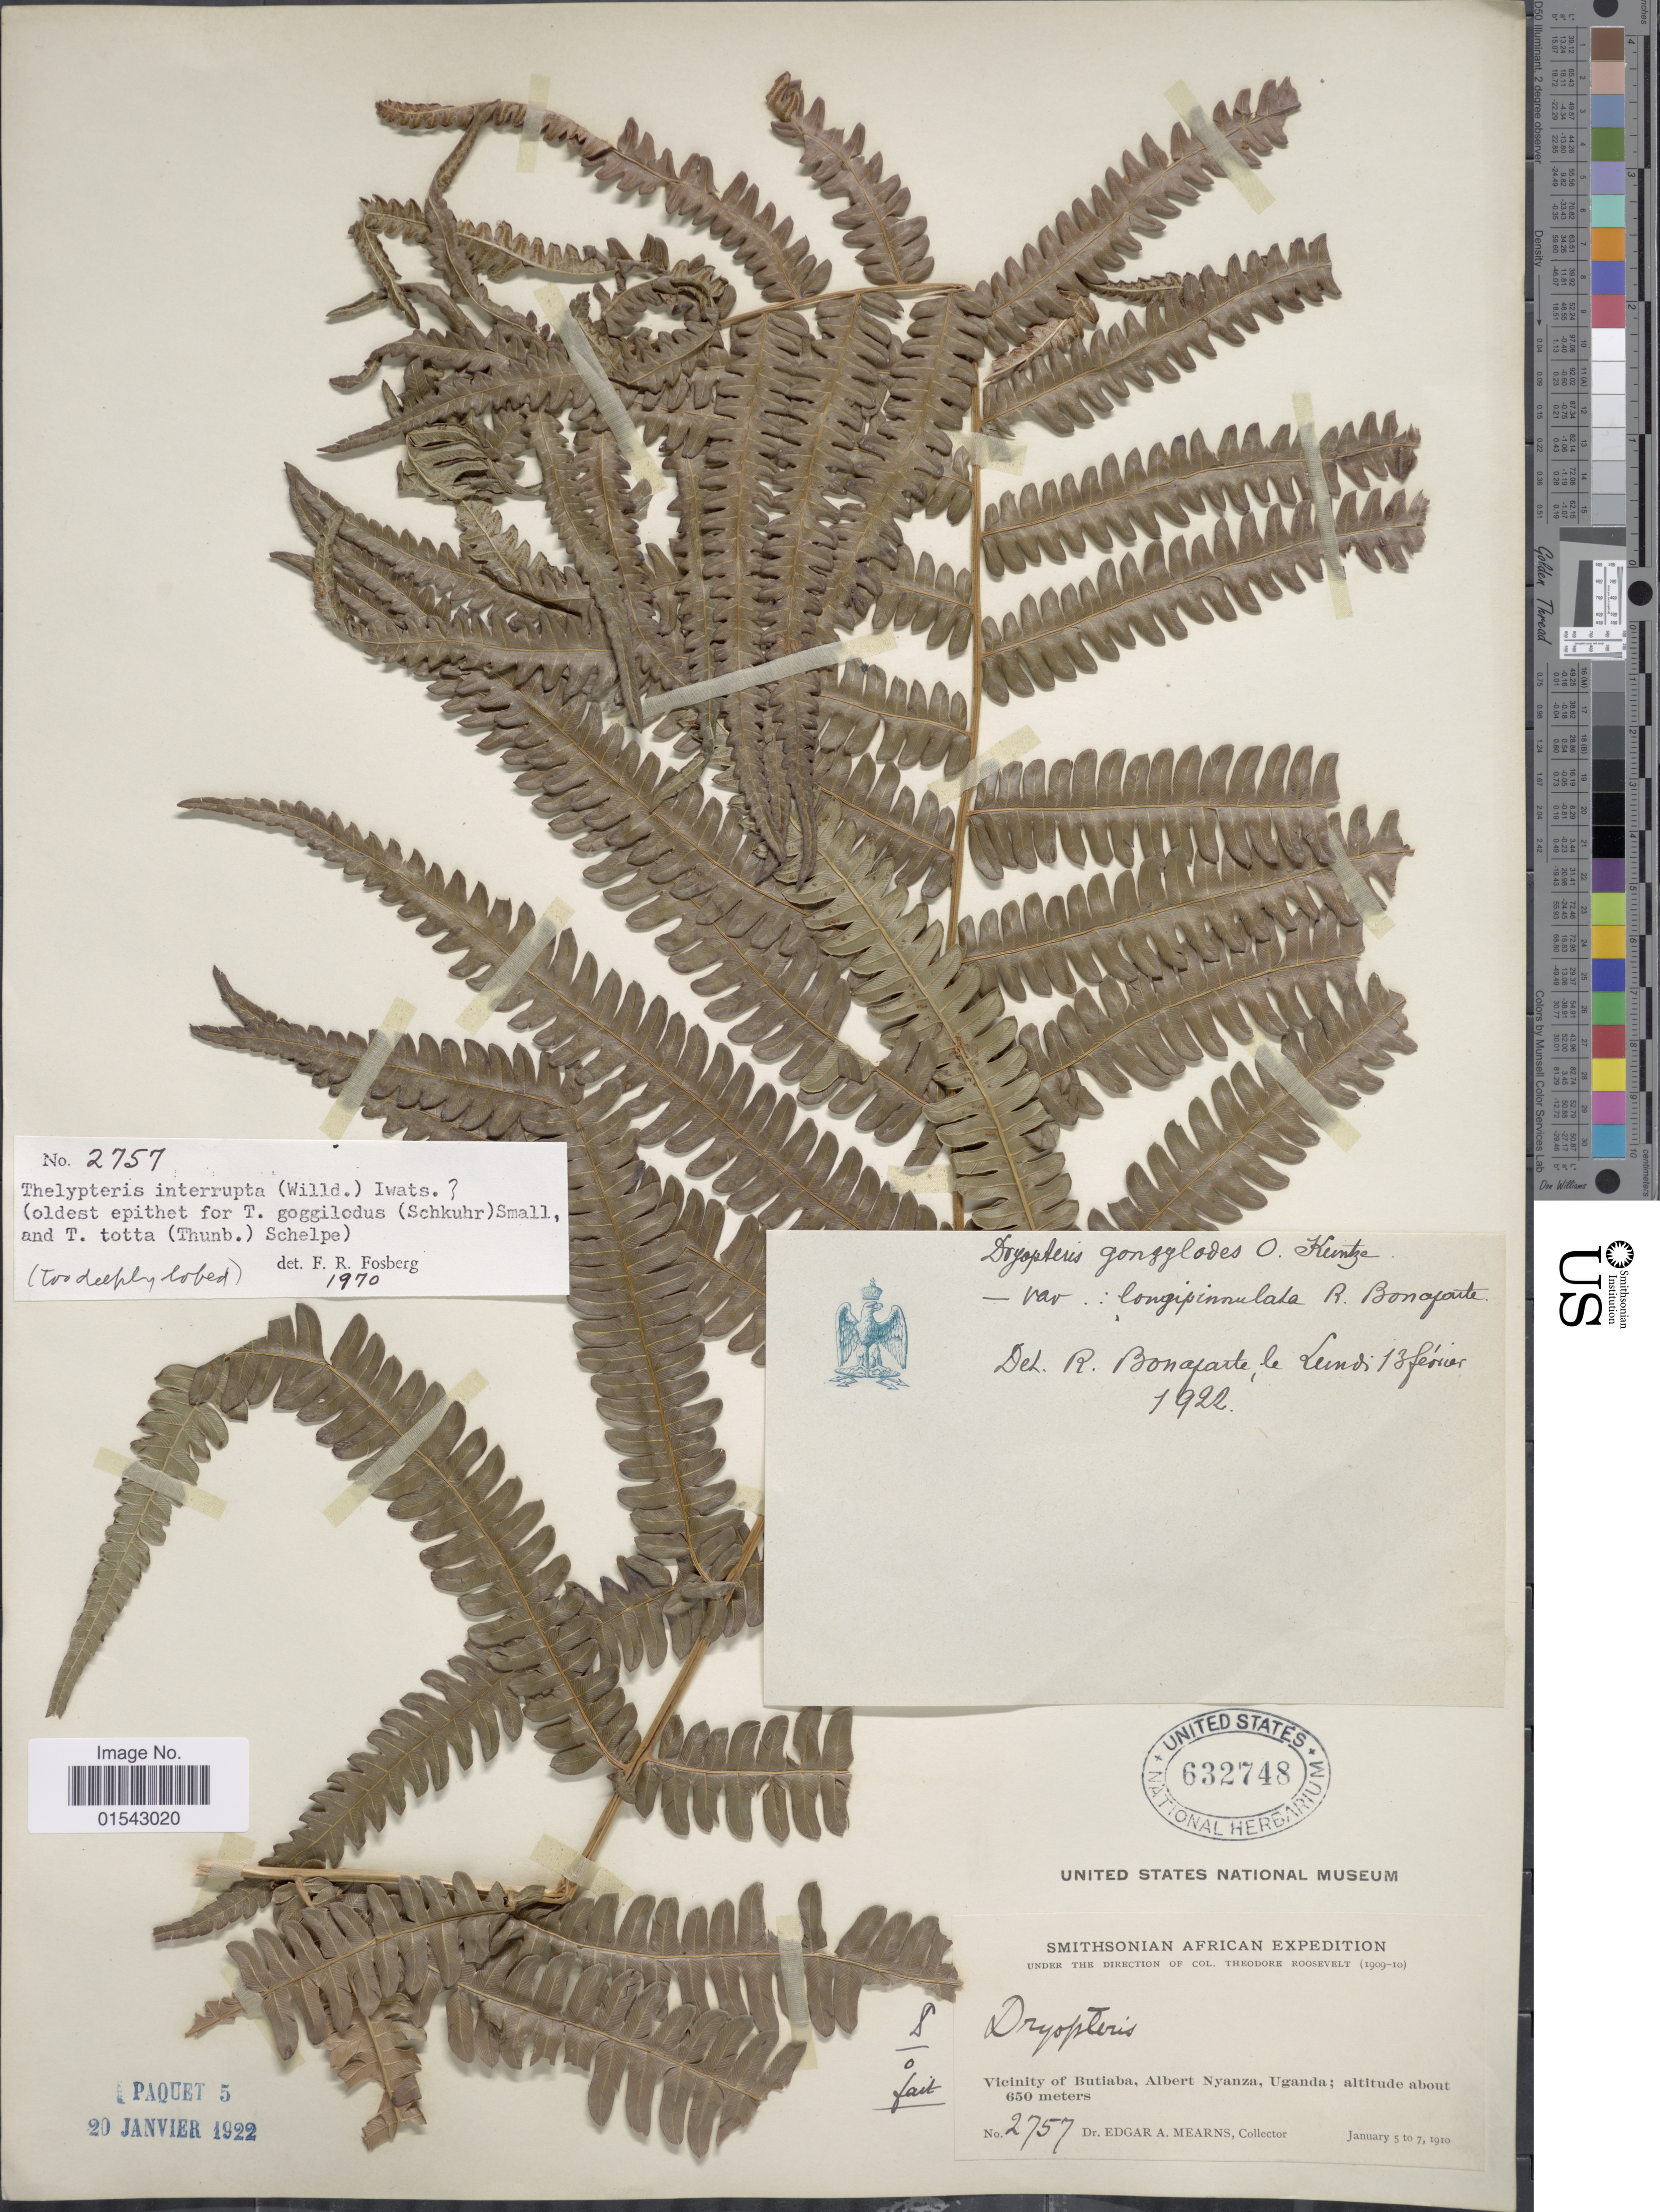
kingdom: Plantae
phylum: Tracheophyta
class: Polypodiopsida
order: Polypodiales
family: Thelypteridaceae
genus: Cyclosorus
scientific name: Cyclosorus interruptus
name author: (Willd.) H. Itô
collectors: E. A. Mearns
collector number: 2757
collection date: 1910-01-05/1910-01-07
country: Uganda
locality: Vicinity of Butiaba, Albert Nyanza, Uganda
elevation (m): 650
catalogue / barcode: US 632748